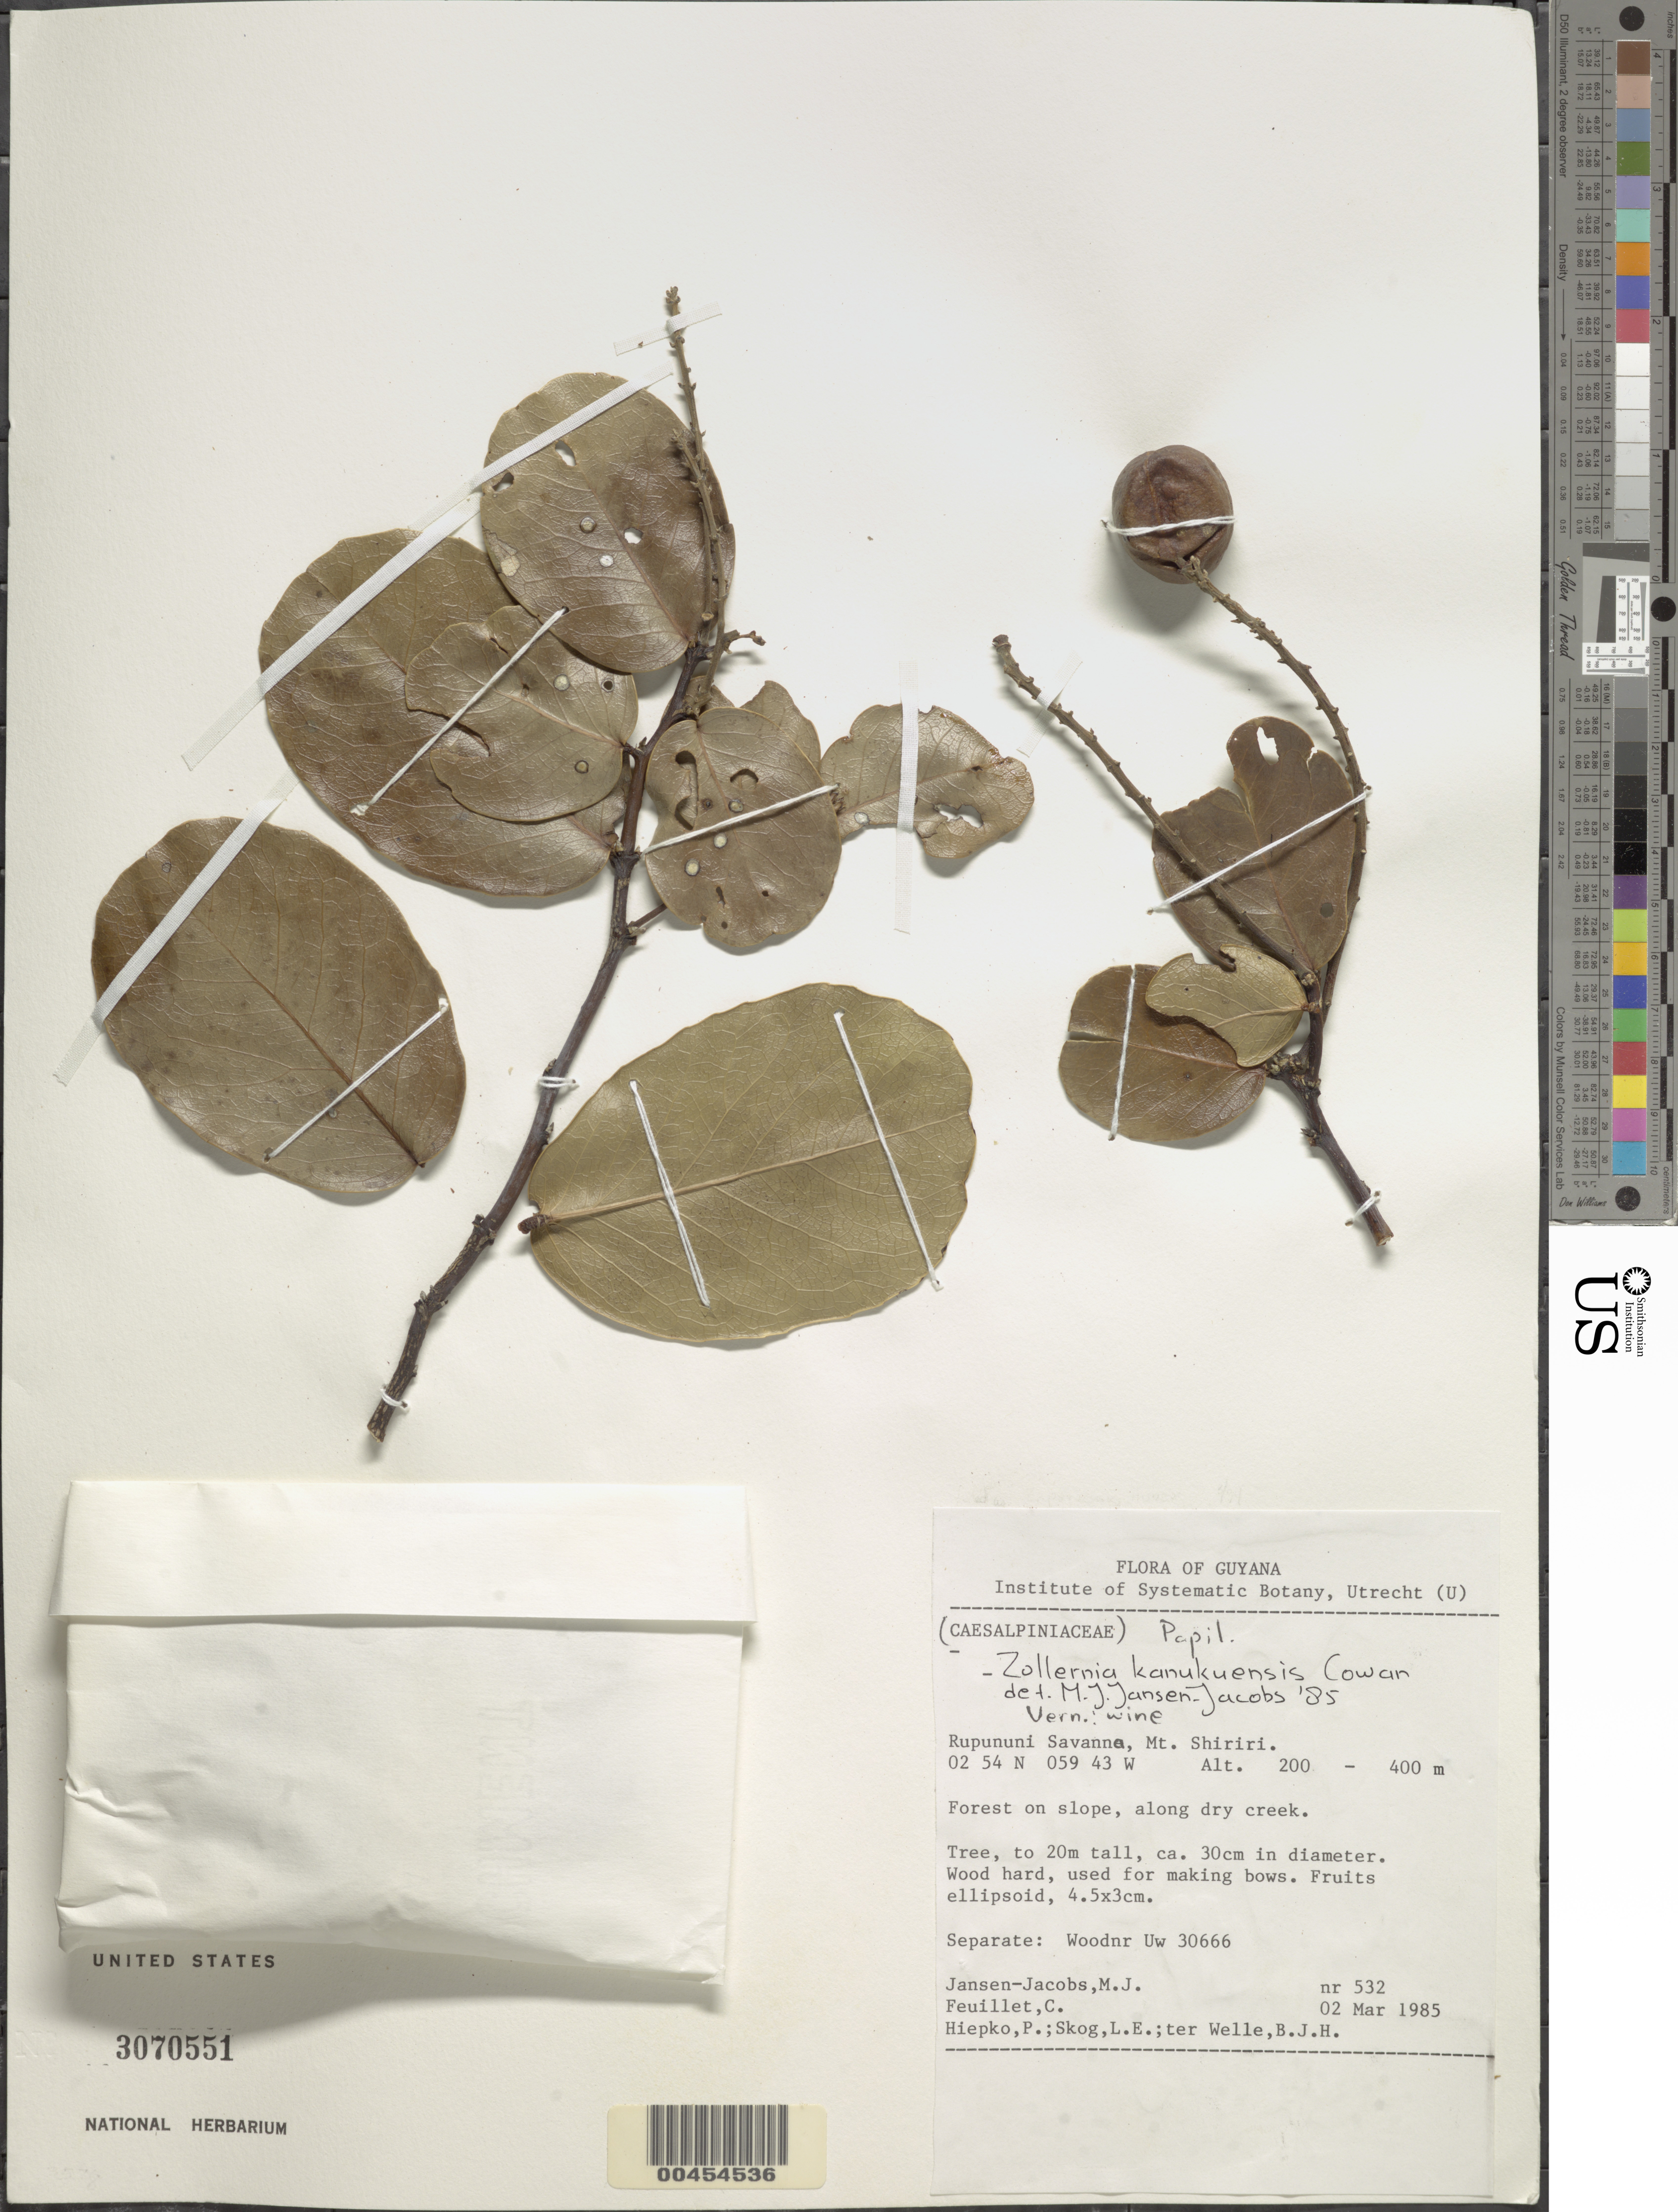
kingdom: Plantae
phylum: Tracheophyta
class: Magnoliopsida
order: Fabales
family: Fabaceae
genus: Zollernia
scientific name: Zollernia kanukuensis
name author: R.S. Cowan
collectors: M. J. Jansen-Jacobs, C. Feuillet, P. H. Hiepko, L. E. Skog & B. Welle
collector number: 532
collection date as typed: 02 Mar 1985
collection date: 1985-03-02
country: Guyana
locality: Rupununi savanna, mt. shiriri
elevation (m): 200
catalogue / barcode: US 3070551